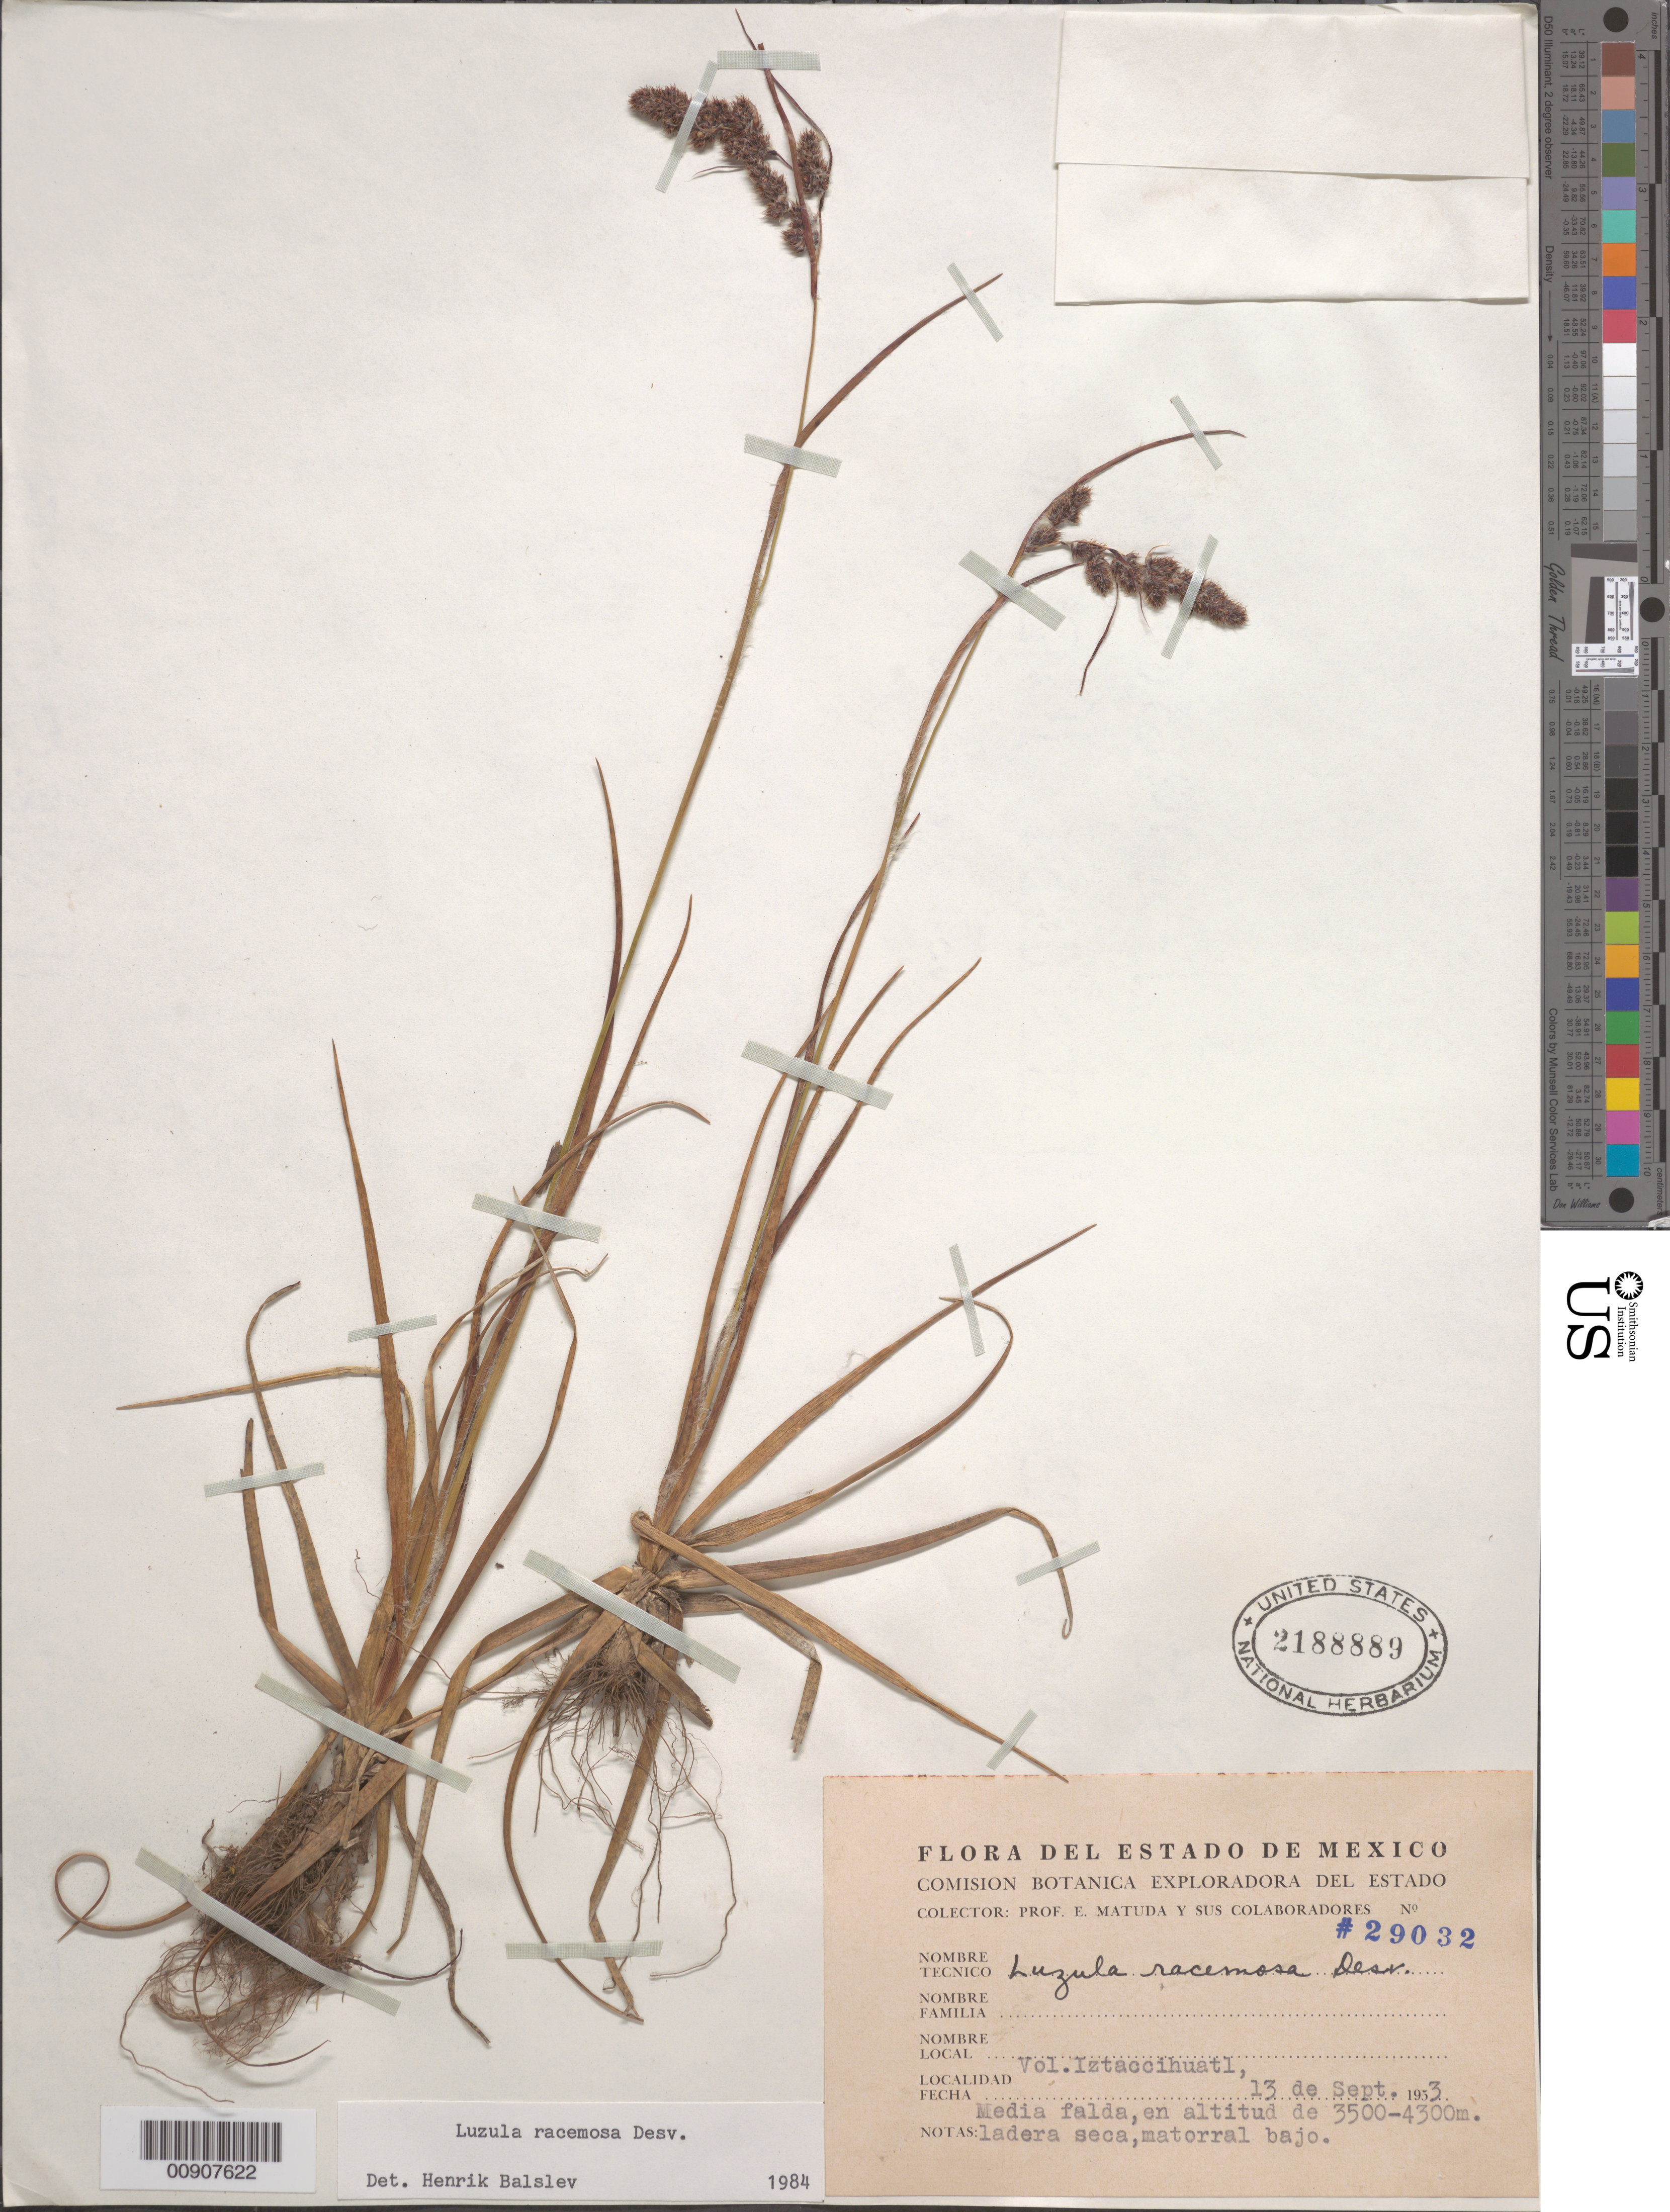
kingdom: Plantae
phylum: Tracheophyta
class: Liliopsida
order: Poales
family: Juncaceae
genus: Luzula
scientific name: Luzula racemosa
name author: Desv.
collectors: E. Matuda & et al.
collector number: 29032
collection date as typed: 13 Sep 1953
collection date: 1953-09-13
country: Mexico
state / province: México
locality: Vol. Iztaccihuatl. Media falda.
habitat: Ladera seca, matorral bajo.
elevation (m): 4300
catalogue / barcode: US 2188889